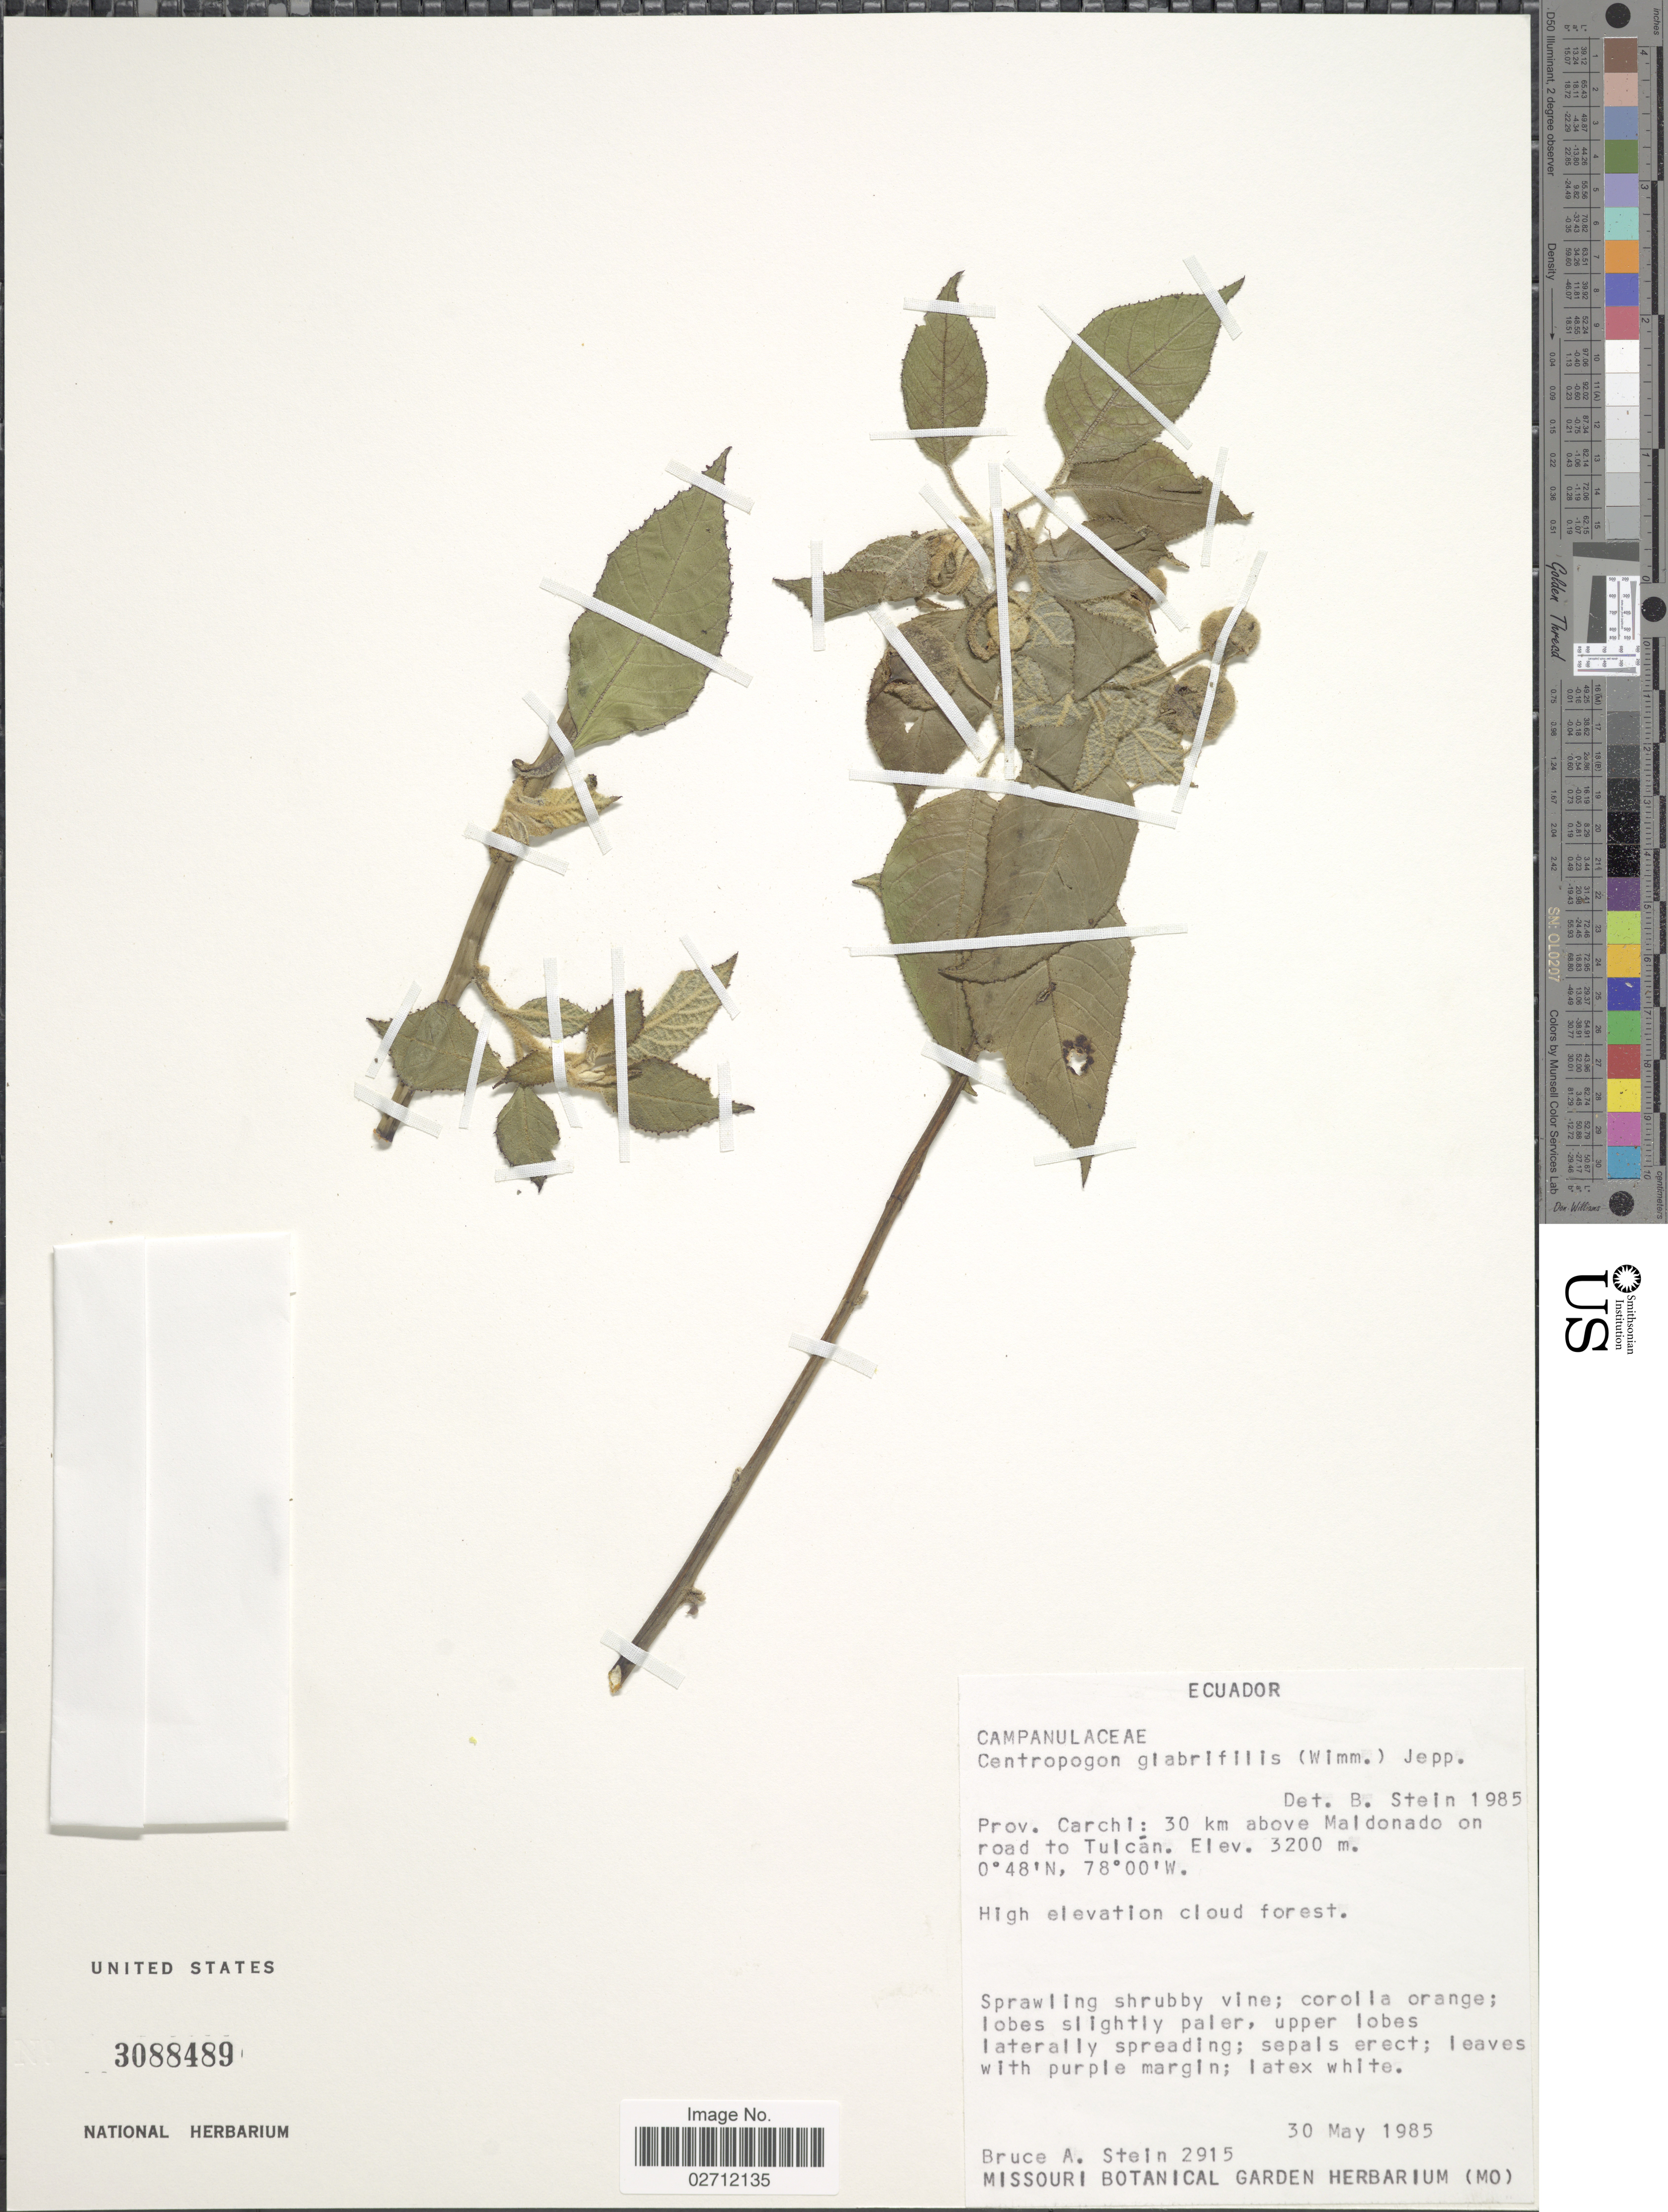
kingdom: Plantae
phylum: Tracheophyta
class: Magnoliopsida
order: Asterales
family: Campanulaceae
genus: Centropogon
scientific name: Centropogon glabrifilis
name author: (E. Wimm.) Jeppesen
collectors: B. A. Stein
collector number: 2915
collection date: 1985-05-30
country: Ecuador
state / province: Carchi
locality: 30 km above Maldonado on road to Tulcan.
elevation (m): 3200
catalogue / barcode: US 3088489